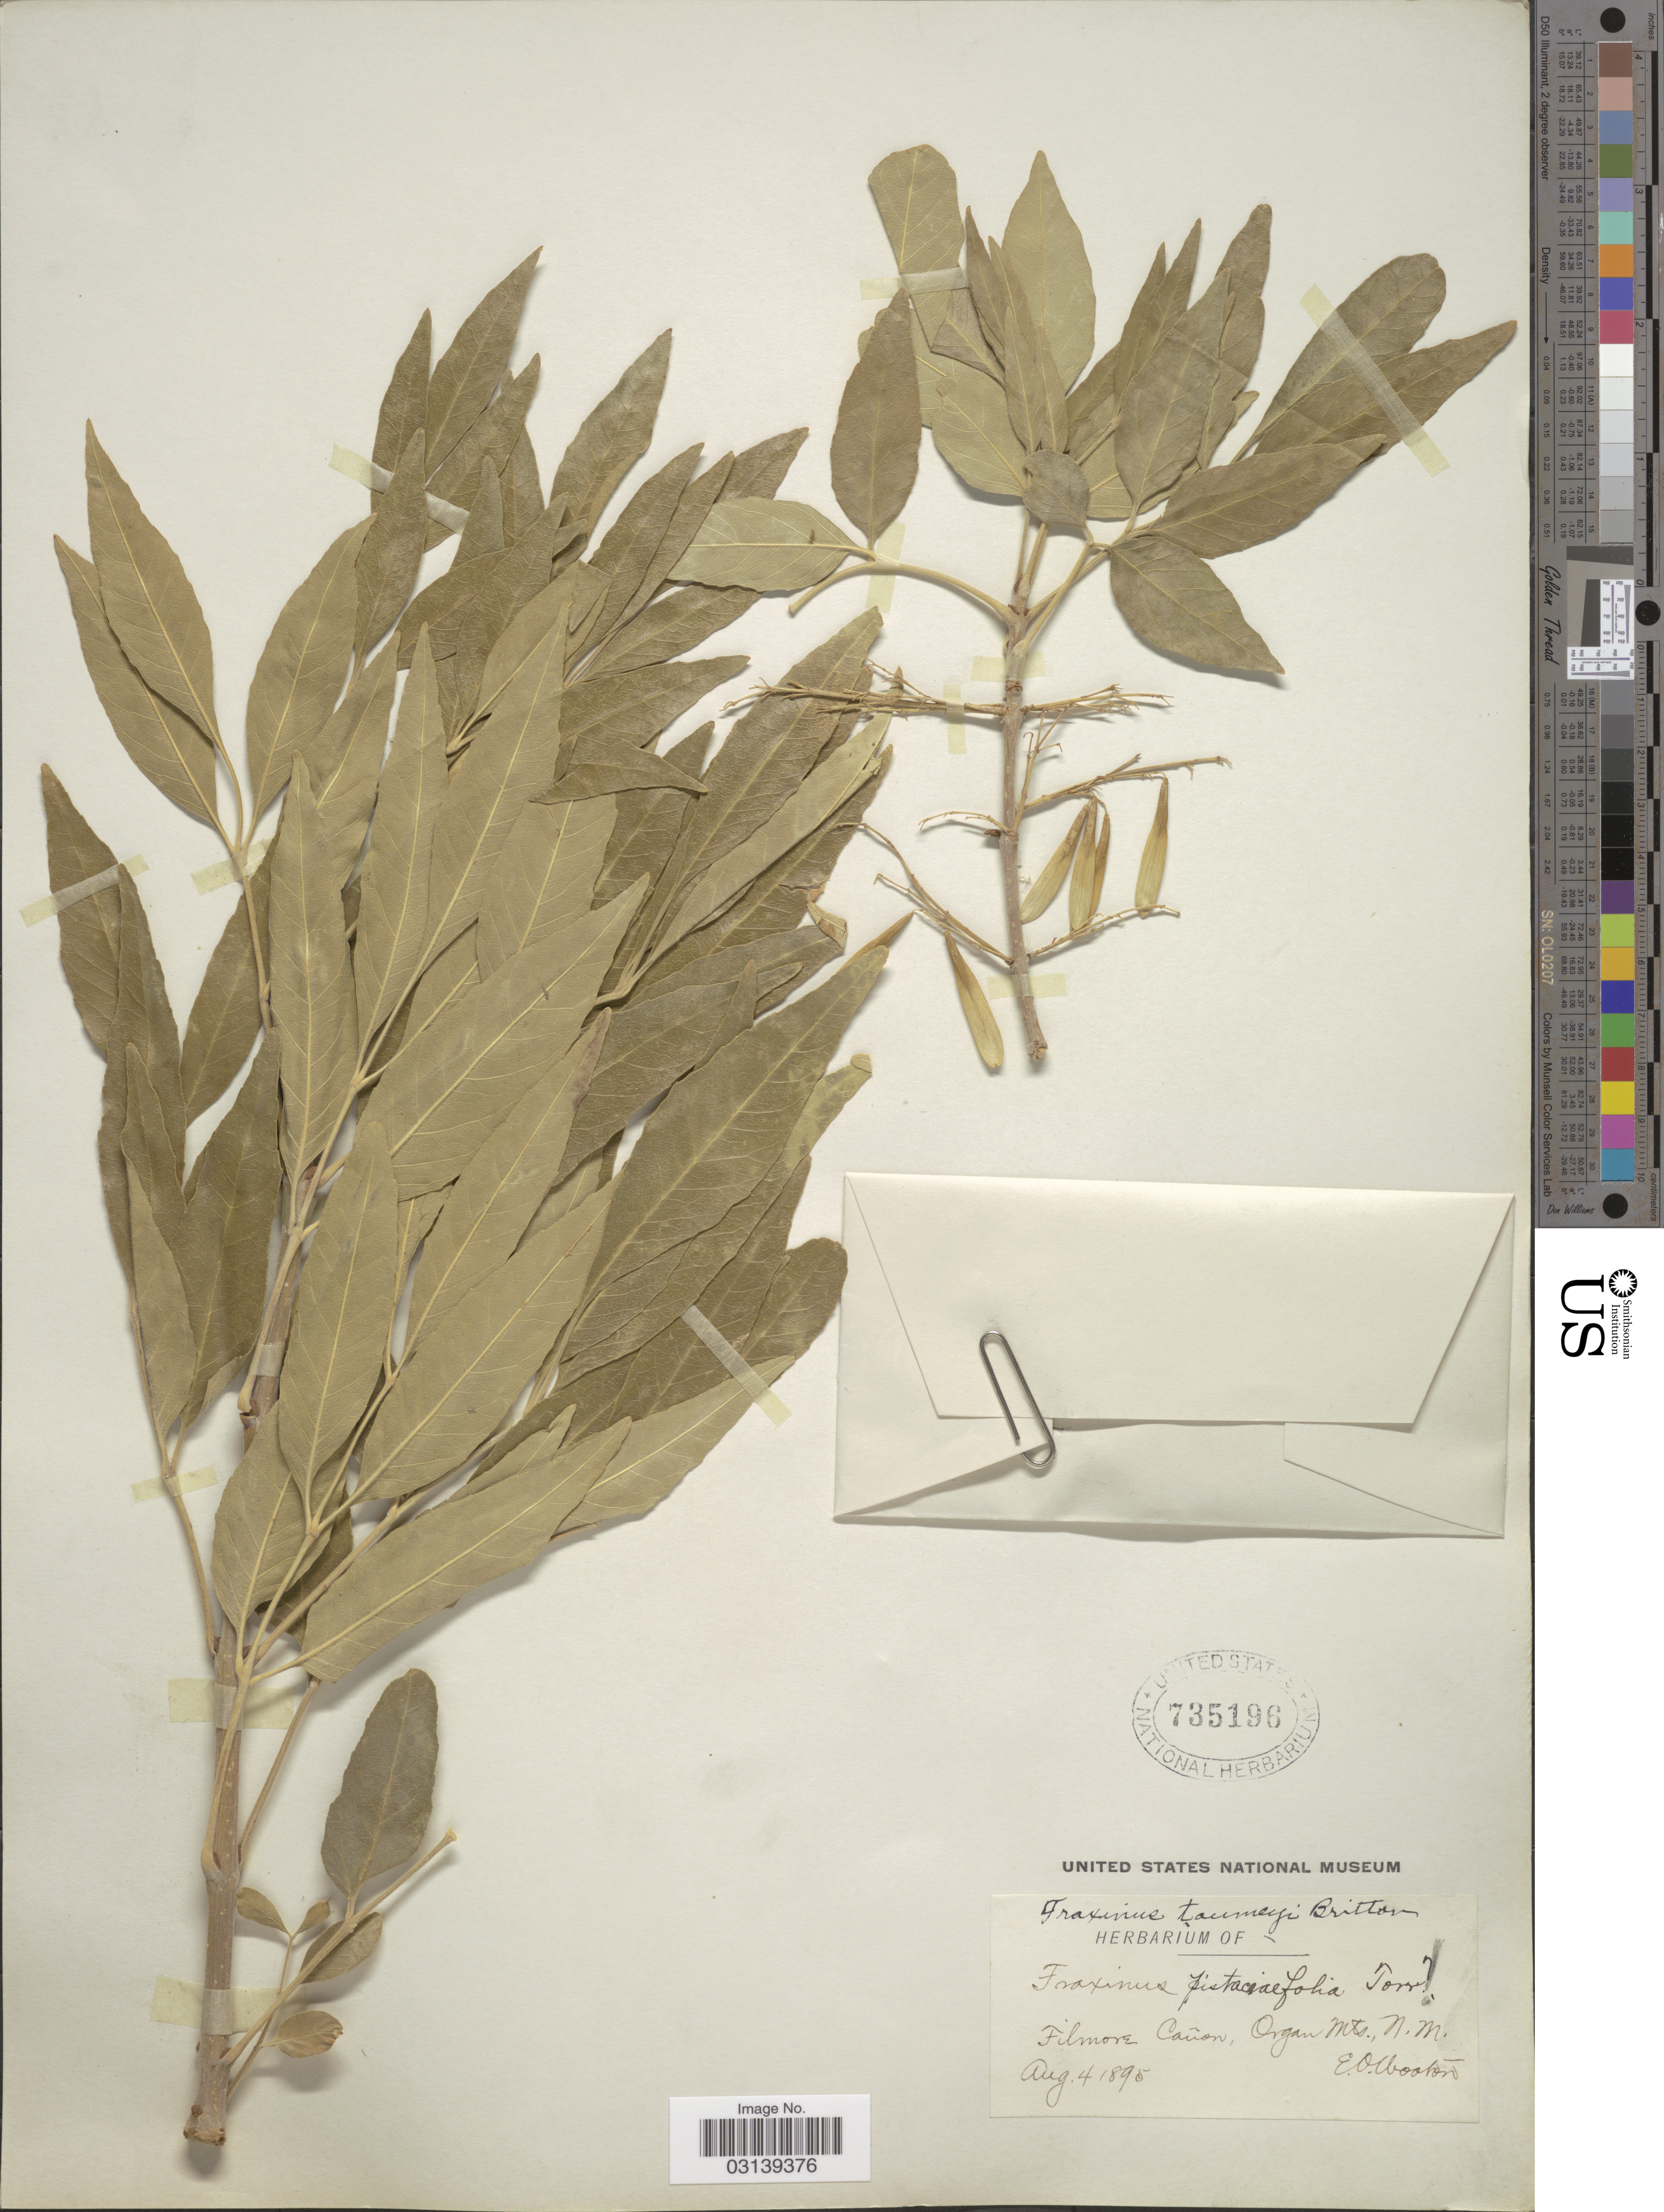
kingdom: Plantae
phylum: Tracheophyta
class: Magnoliopsida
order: Lamiales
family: Oleaceae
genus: Fraxinus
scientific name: Fraxinus velutina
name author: Torr.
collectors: E. O. Wooton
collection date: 1895-08-04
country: United States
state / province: New Mexico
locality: Filmore Cañon, Organ Mts.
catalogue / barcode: US 735196